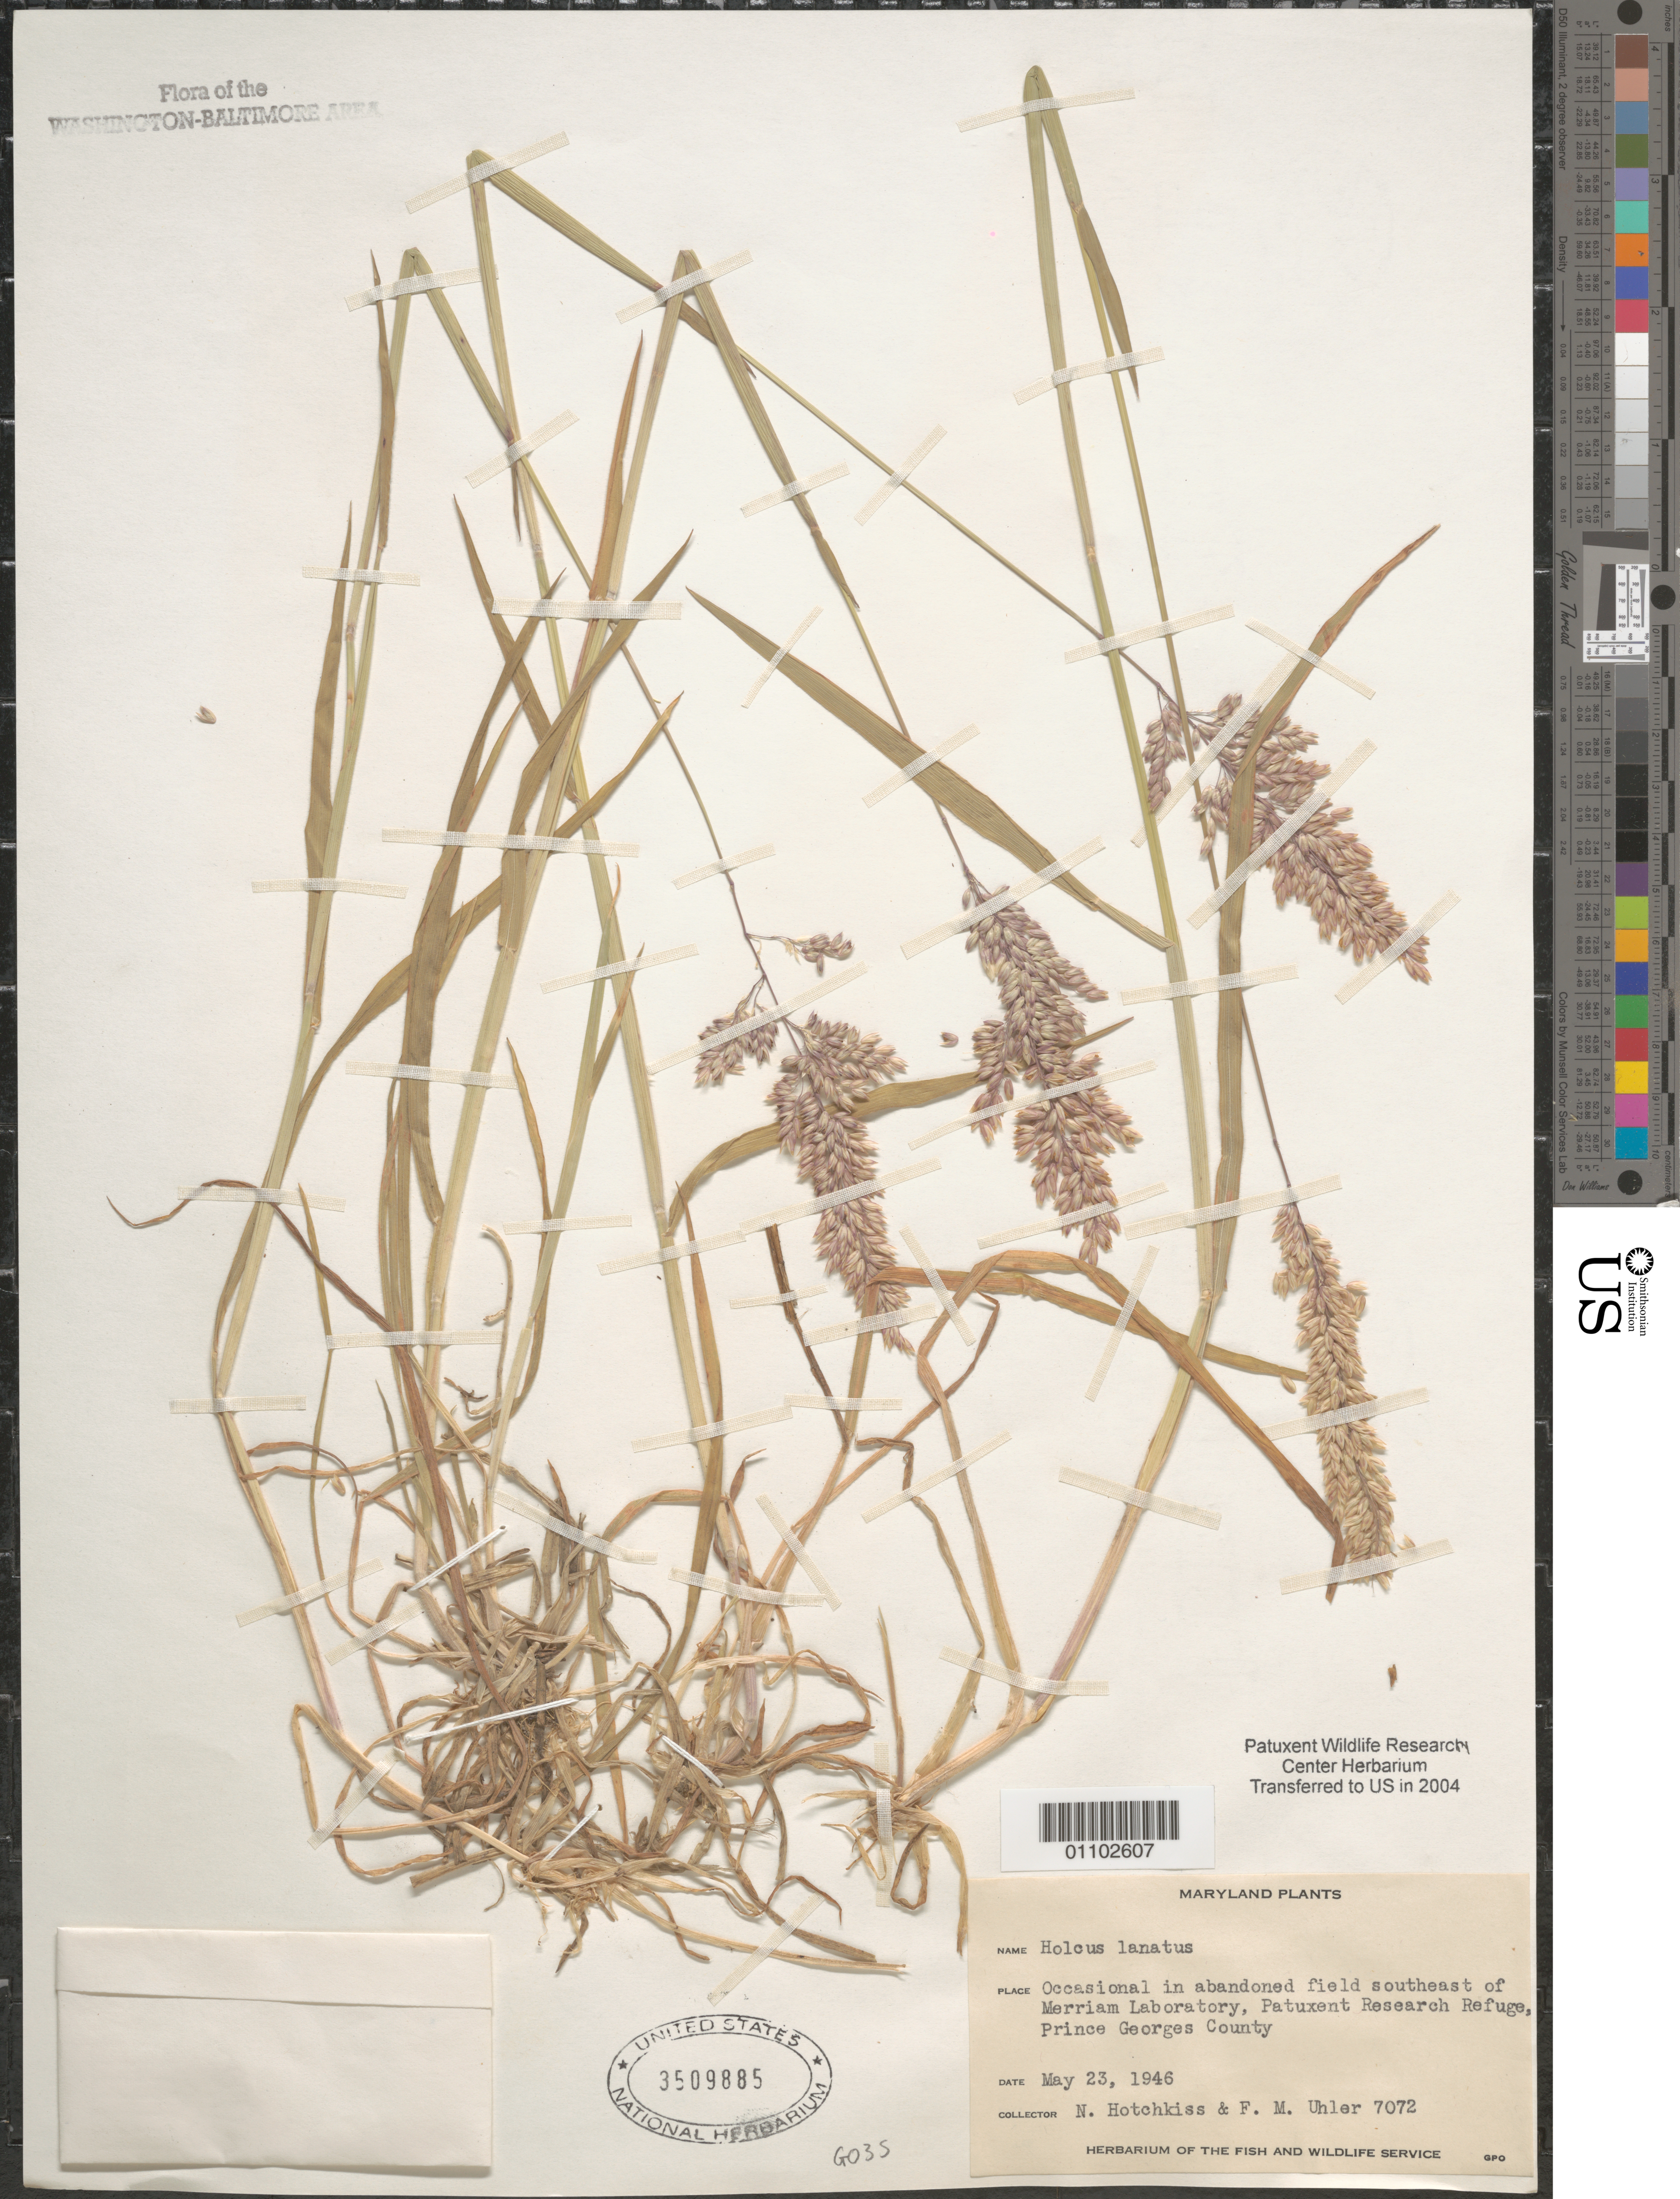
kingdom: Plantae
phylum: Tracheophyta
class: Liliopsida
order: Poales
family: Poaceae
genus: Holcus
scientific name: Holcus lanatus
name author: L.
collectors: N. Hotchkiss & F. M. Uhler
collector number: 7072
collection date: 1946-05-23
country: United States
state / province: Maryland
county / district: Prince George's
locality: Southeast of Merriam Laboratory, Patuxent Research Refuge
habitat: Occasional in abandoned field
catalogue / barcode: US 3509885